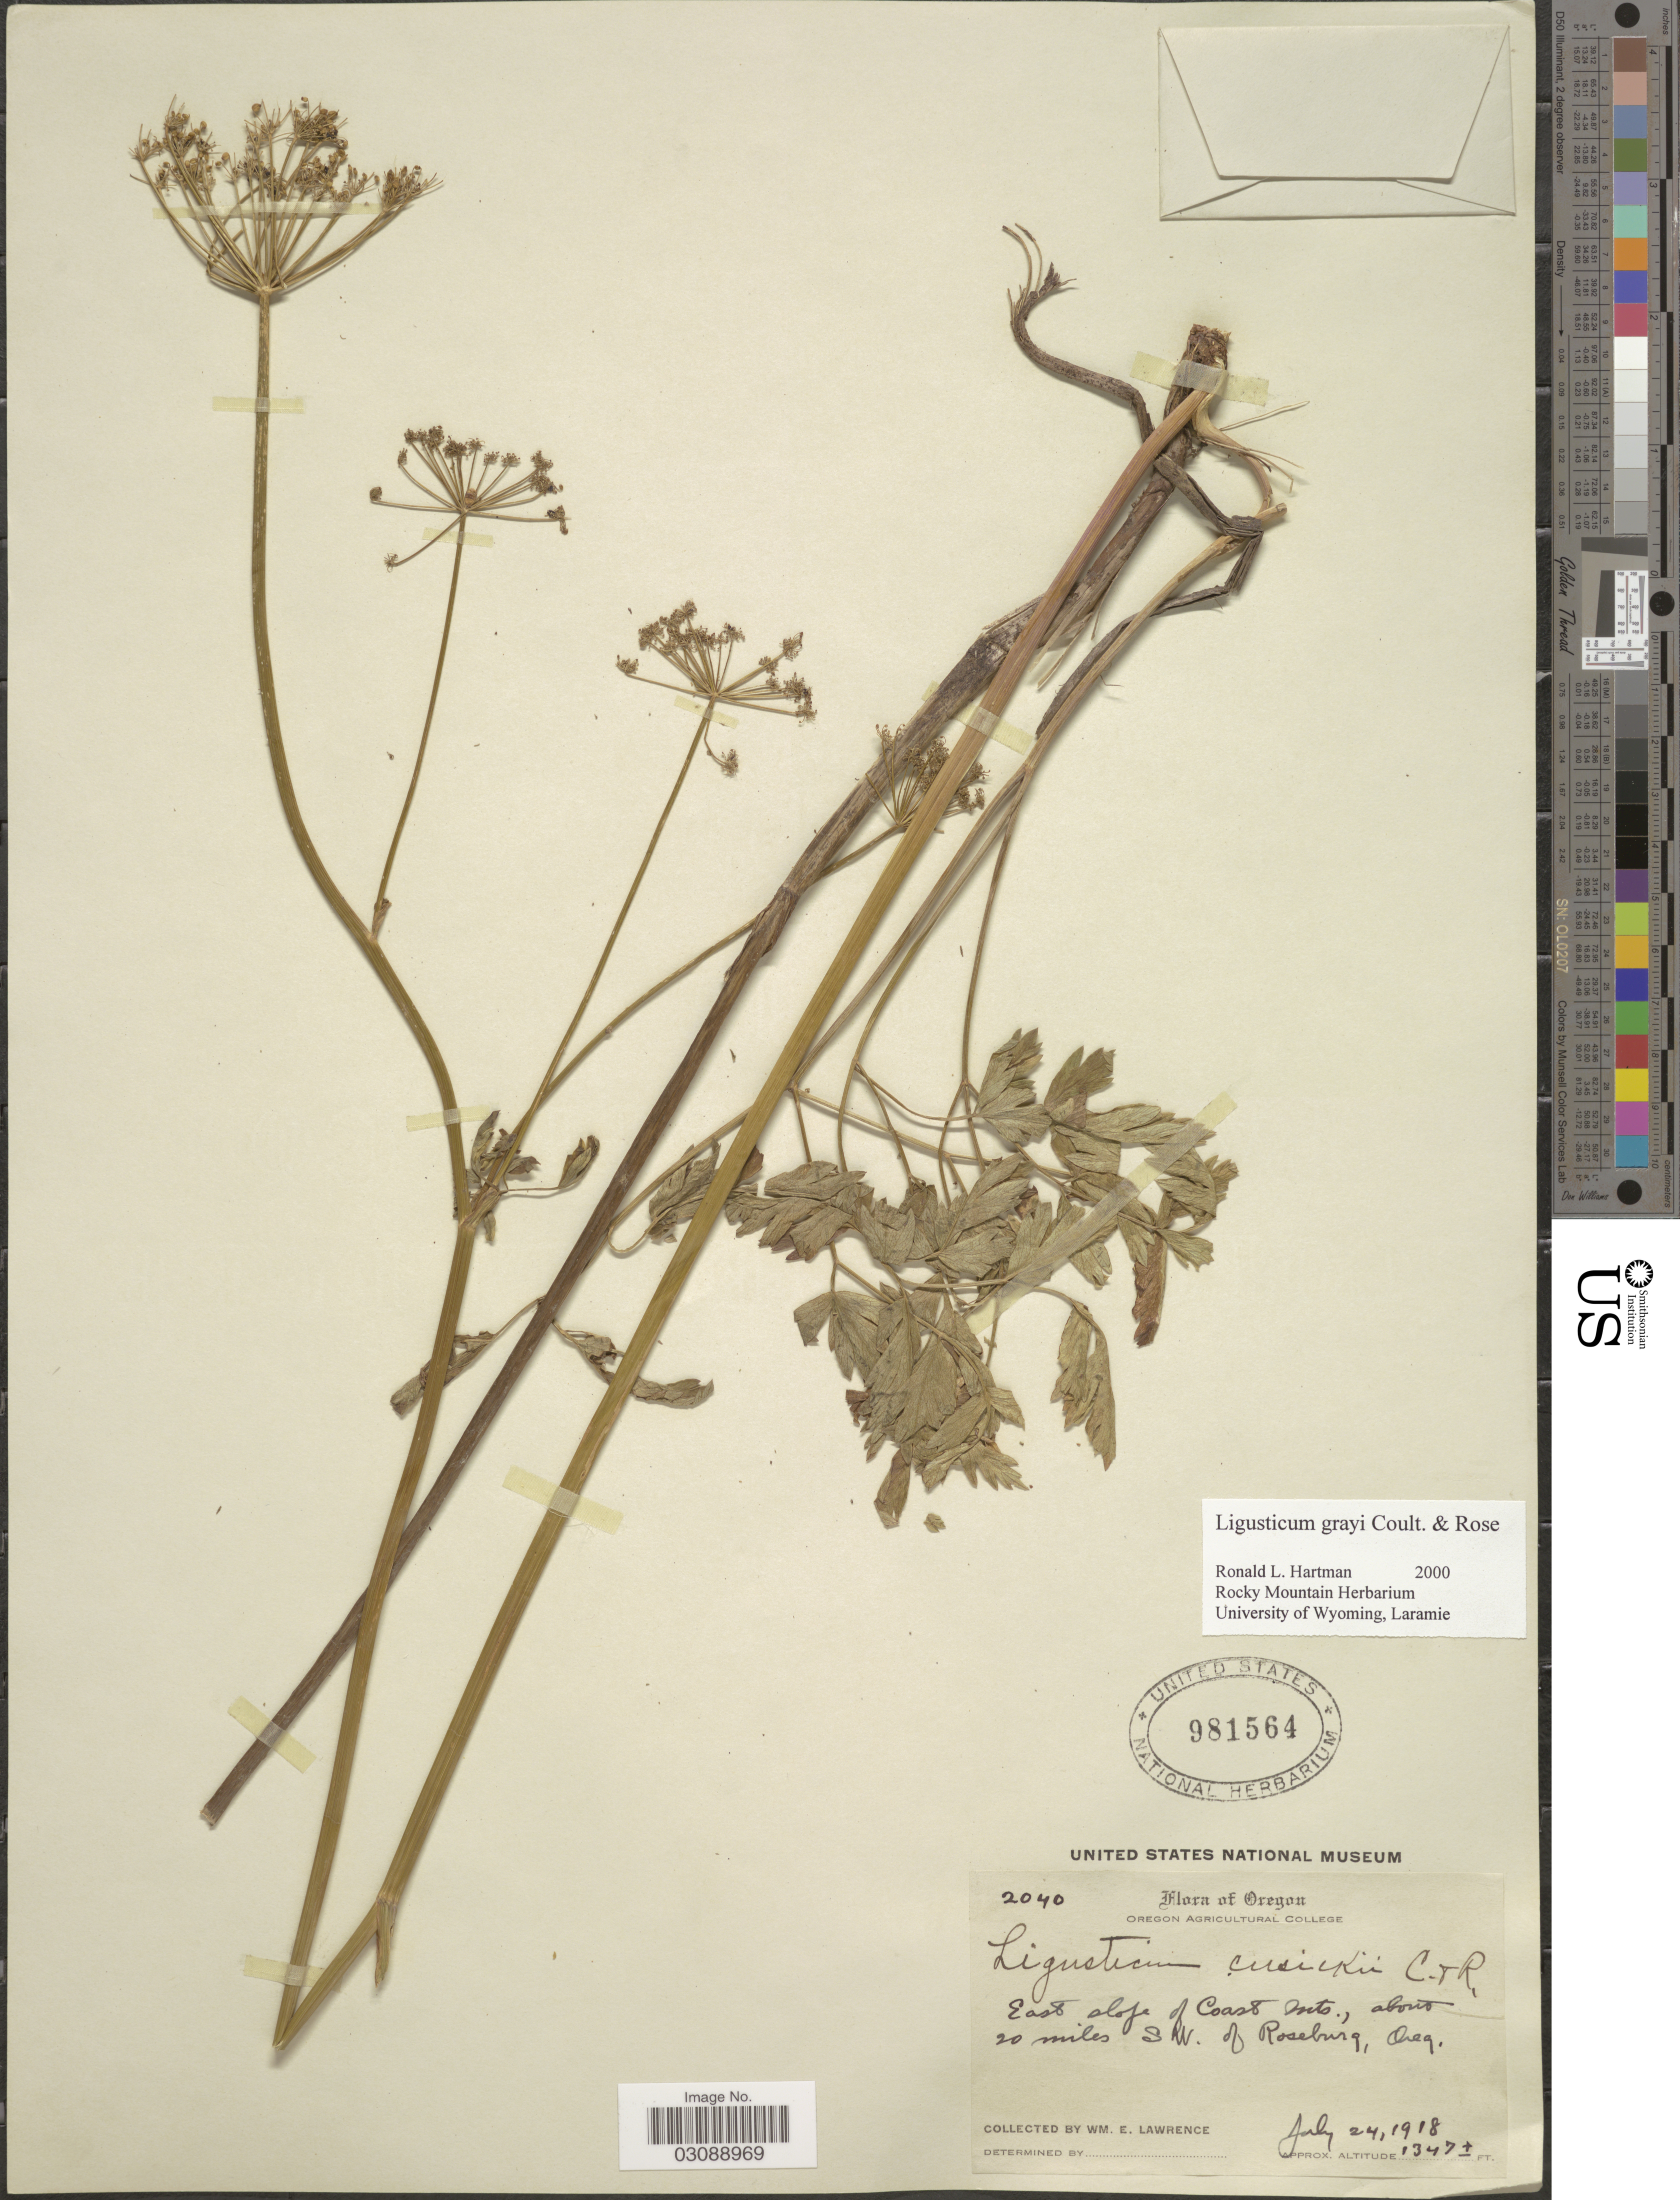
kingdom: Plantae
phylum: Tracheophyta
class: Magnoliopsida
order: Apiales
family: Apiaceae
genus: Ligusticum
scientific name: Ligusticum grayi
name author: J.M. Coult. & Rose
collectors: W. Lawrence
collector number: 2040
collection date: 1918-07-24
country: United States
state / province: Oregon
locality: East slope of Coast Mts., about 20 miles SW. of Roseburg.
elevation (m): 411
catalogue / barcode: US 981564